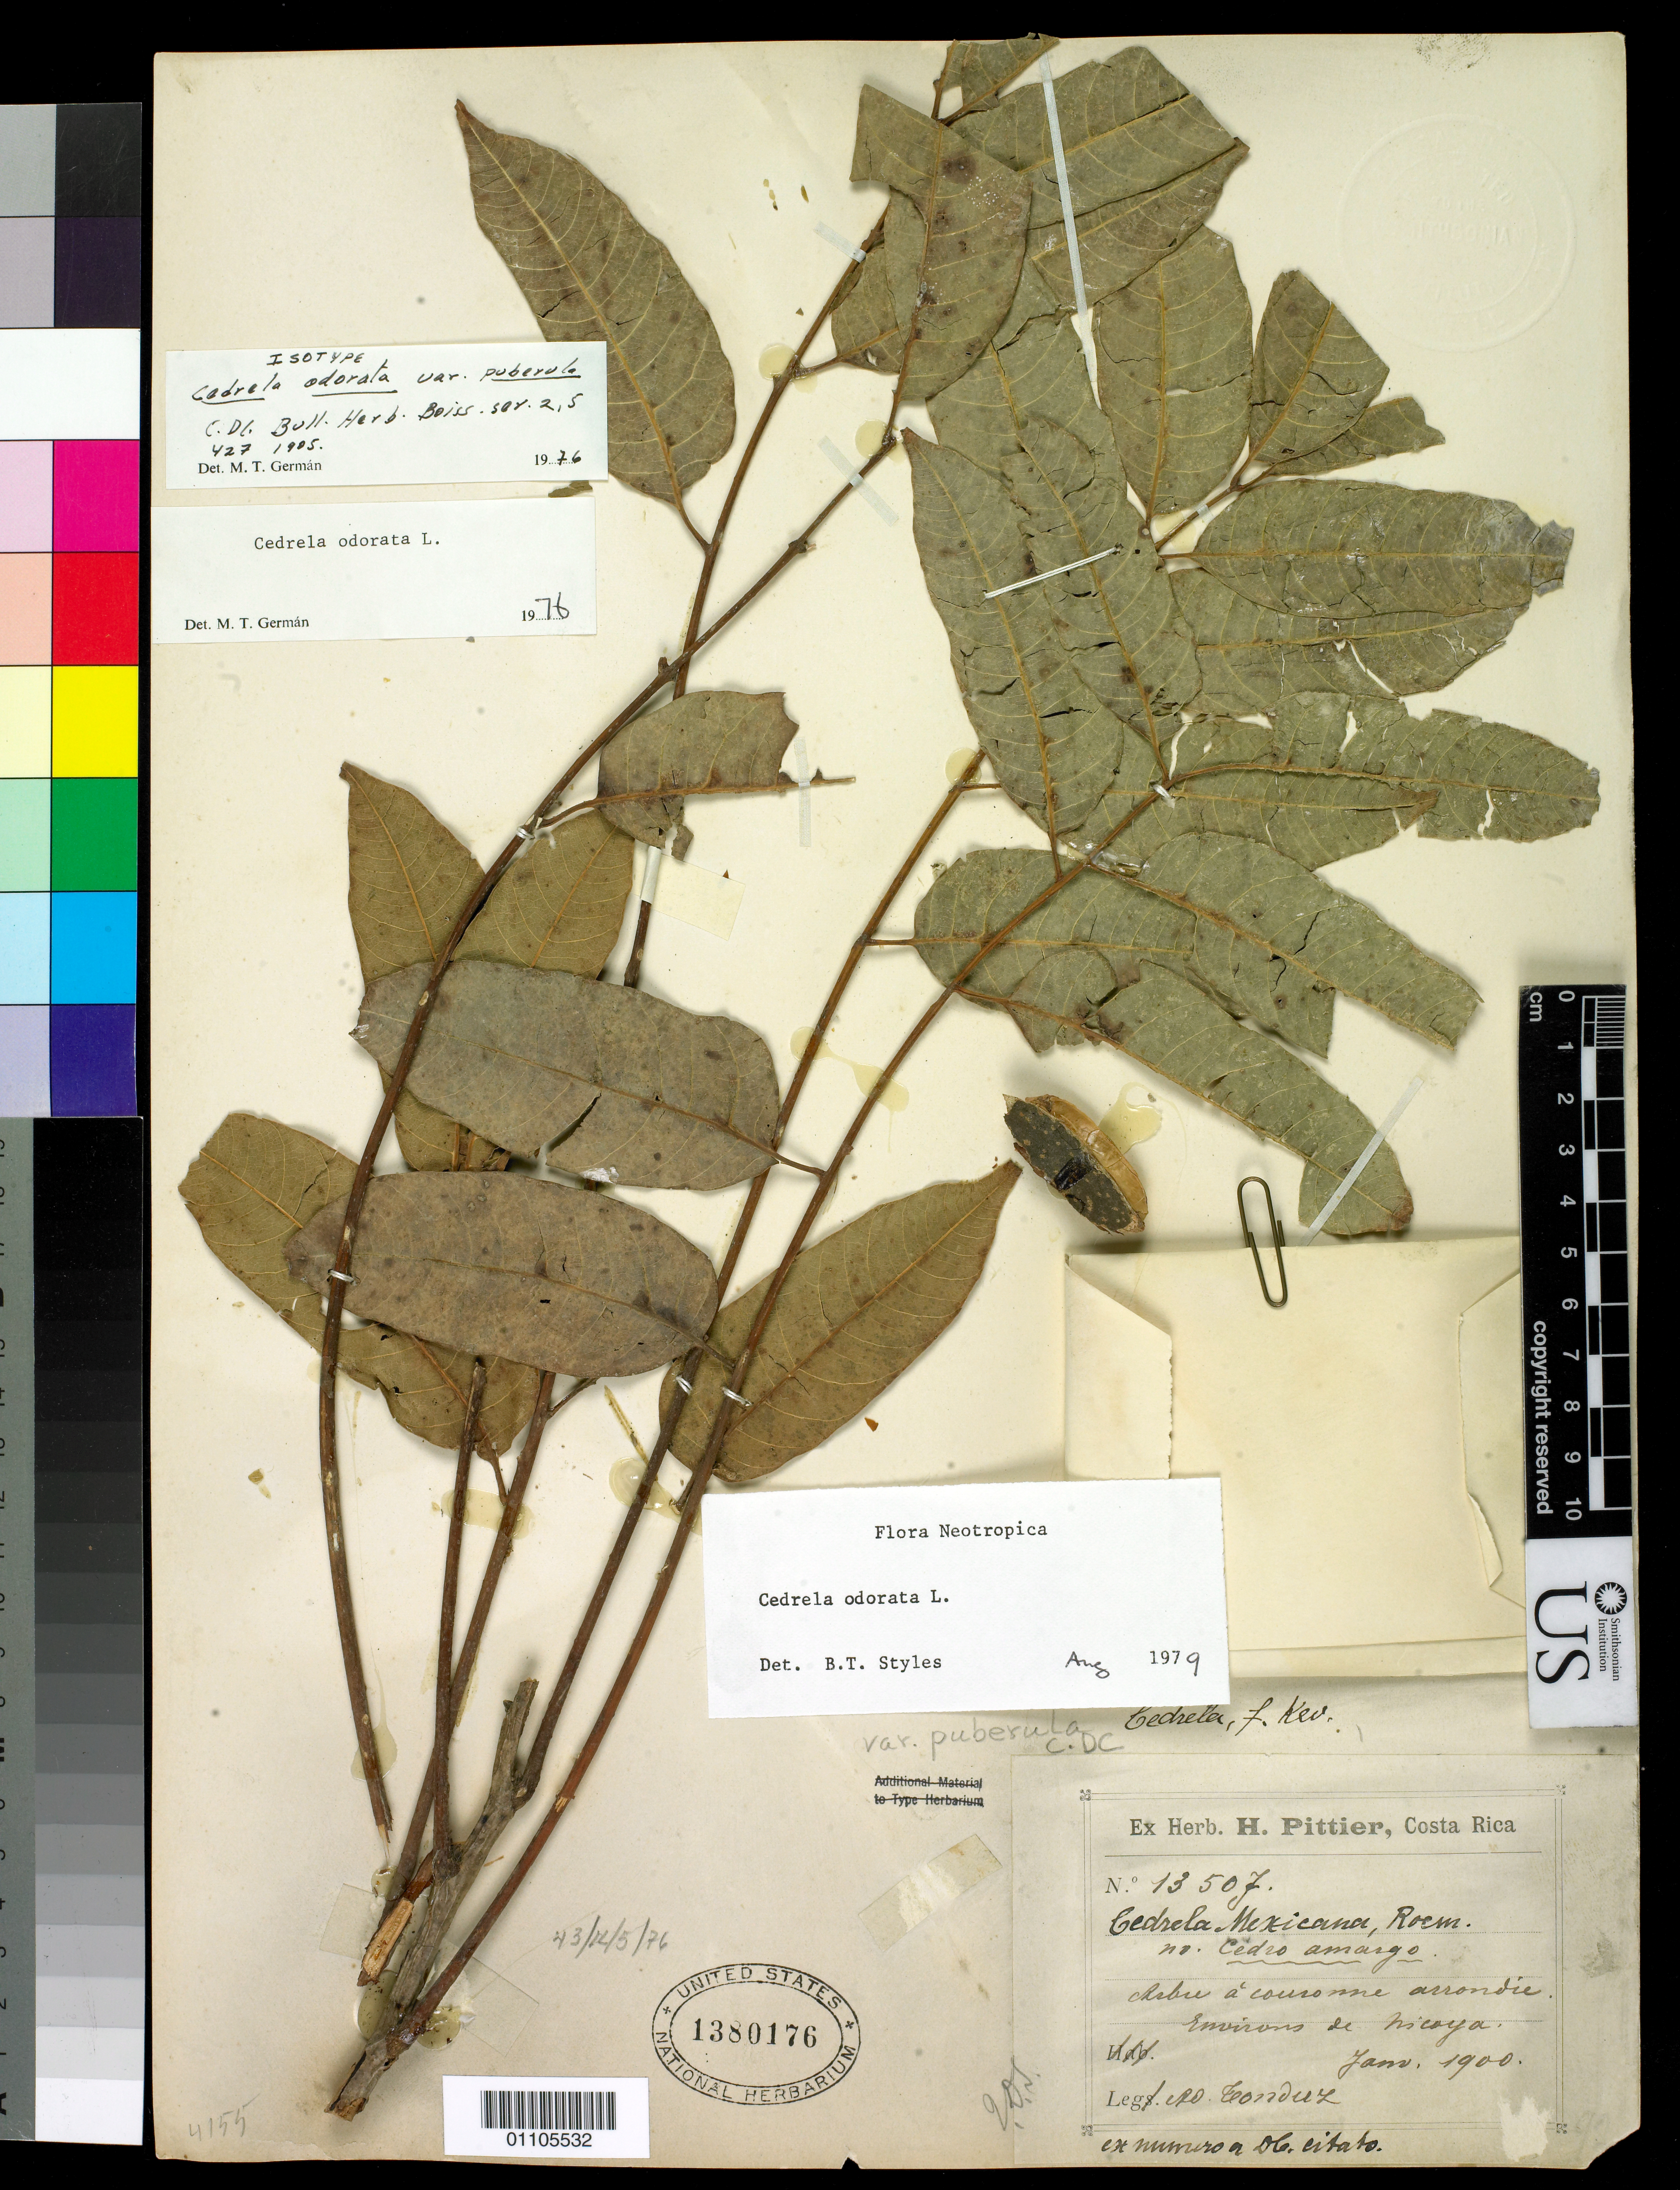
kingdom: Plantae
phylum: Tracheophyta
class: Magnoliopsida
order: Sapindales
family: Meliaceae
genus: Cedrela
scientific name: Cedrela mexicana var. puberula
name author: C. DC.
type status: Type Collection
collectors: A. Tonduz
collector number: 13507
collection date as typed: Jan 1900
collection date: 1900-01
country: Costa Rica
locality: Nicoya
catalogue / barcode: US 1380176